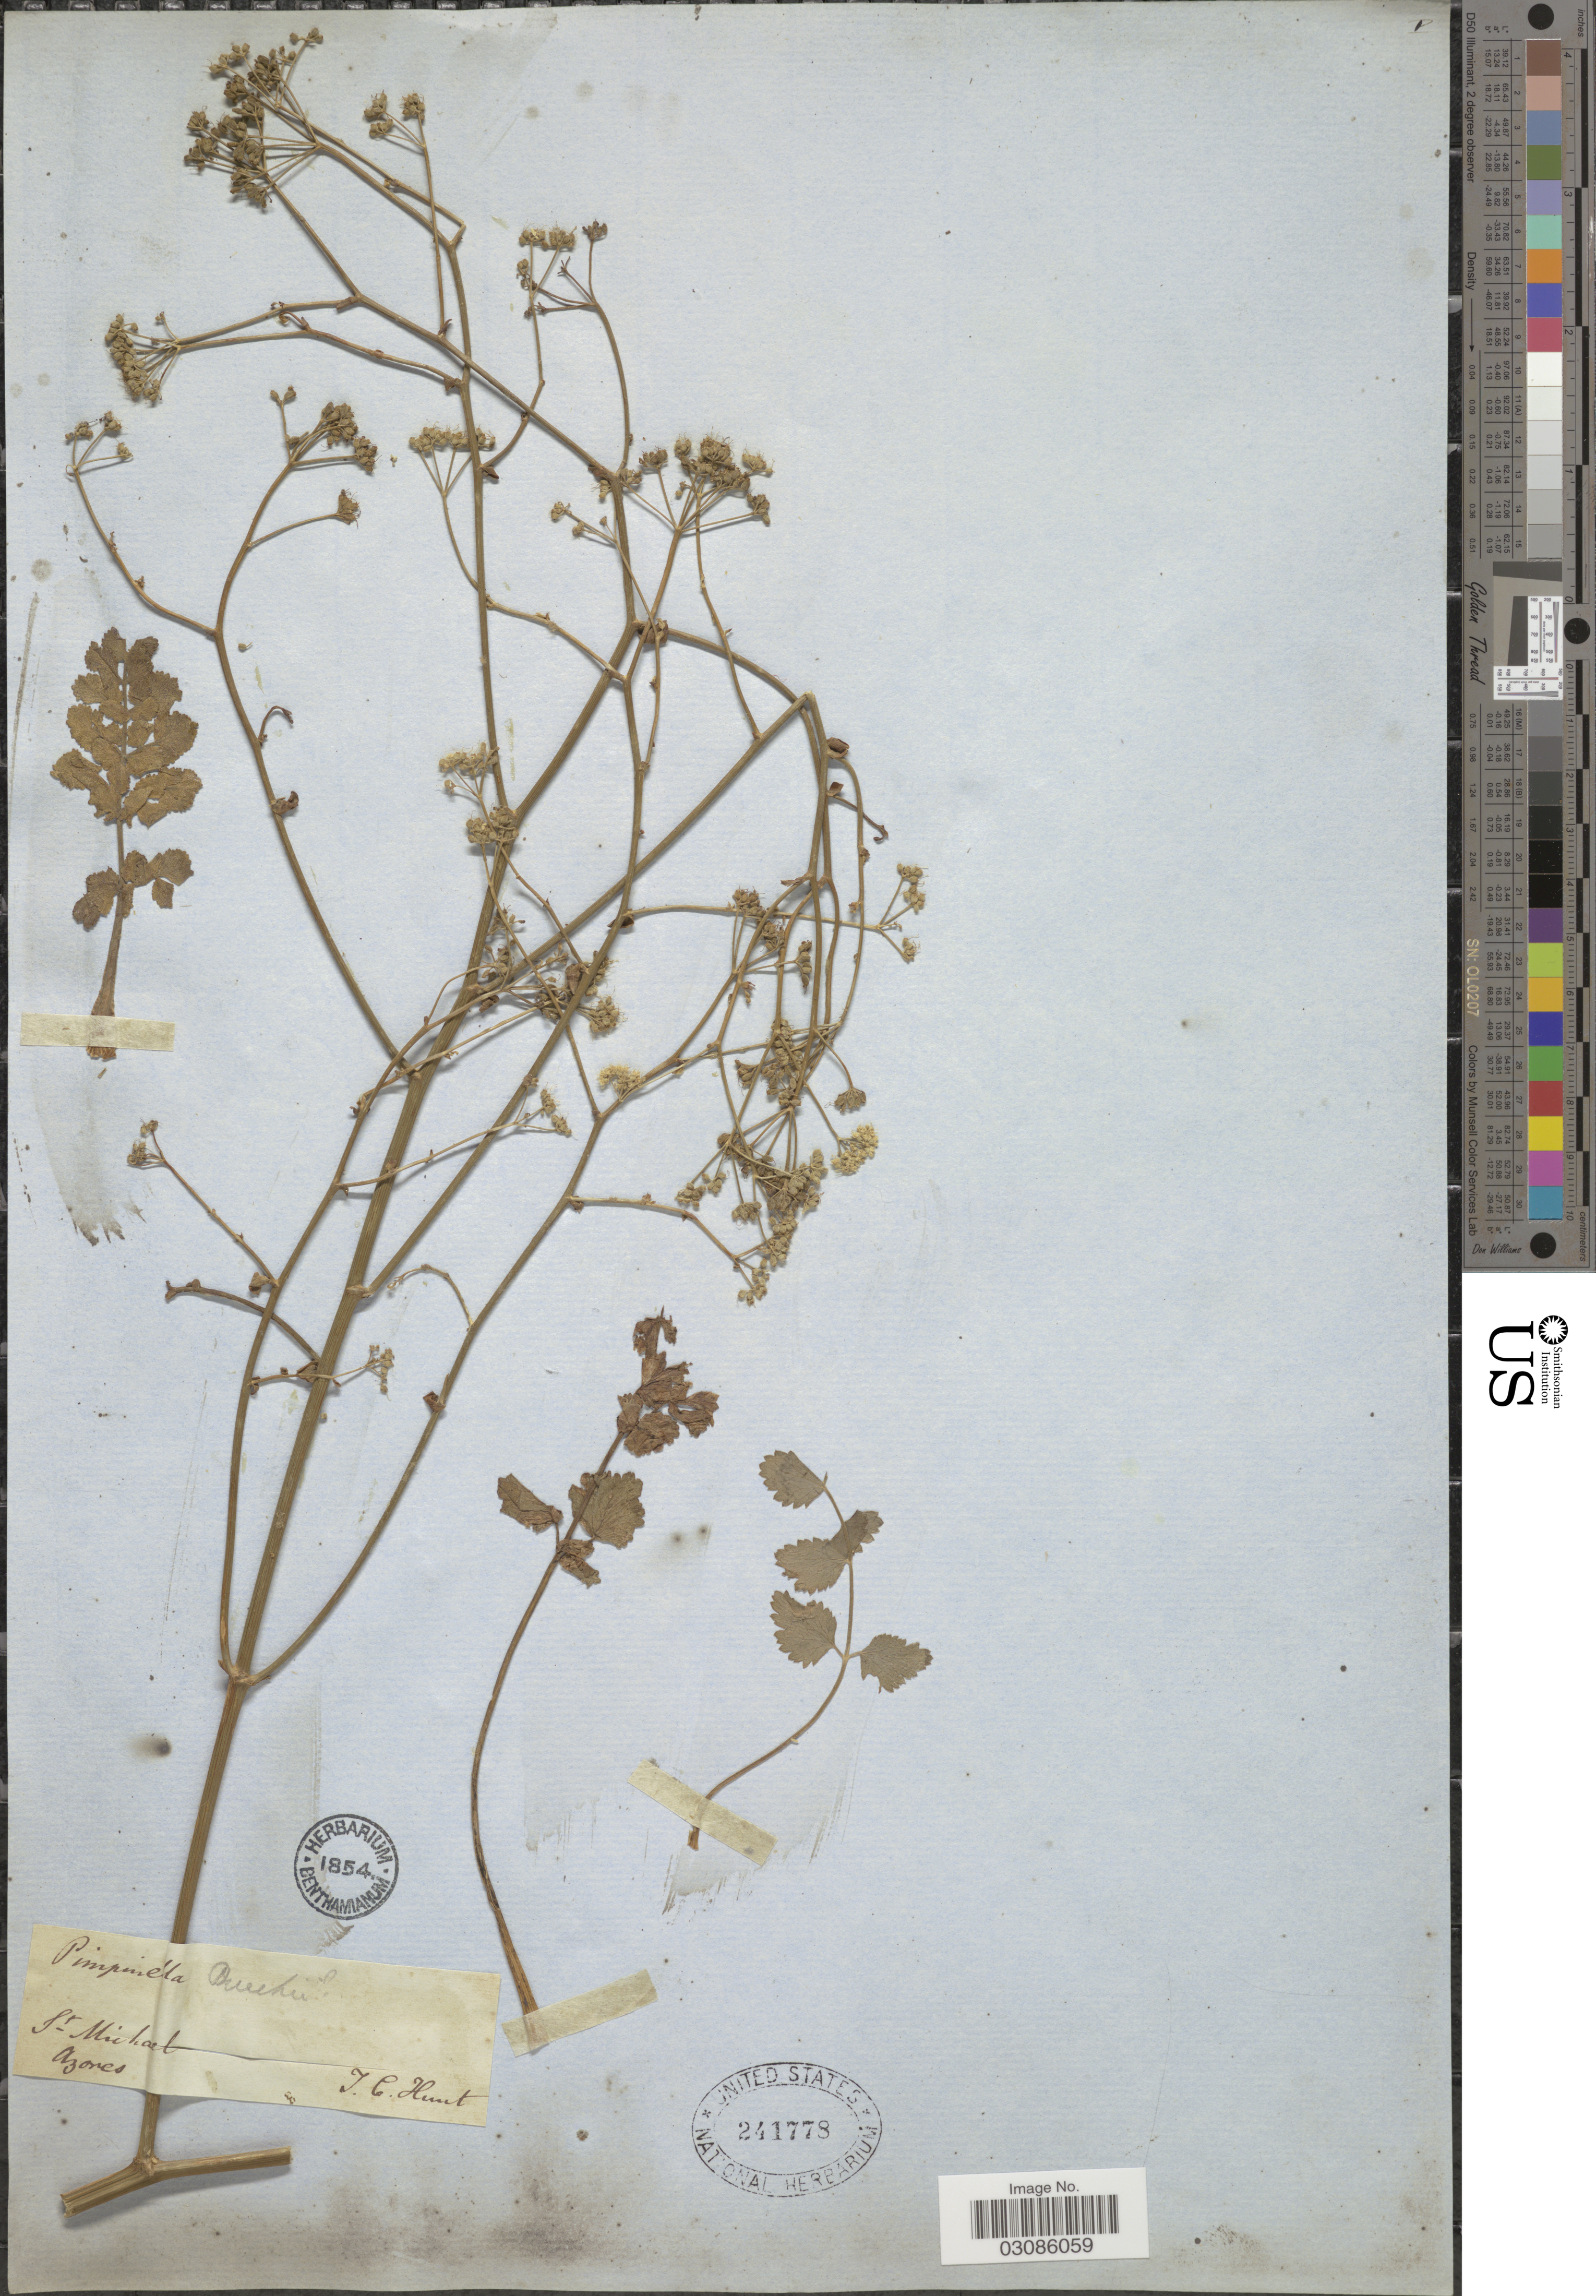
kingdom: Plantae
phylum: Tracheophyta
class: Magnoliopsida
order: Apiales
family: Apiaceae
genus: Pimpinella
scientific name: Pimpinella sp.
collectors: I. Hunt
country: Portugal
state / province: Azores (Aut. Reg.)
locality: St. Michael, Azores.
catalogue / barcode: US 241778